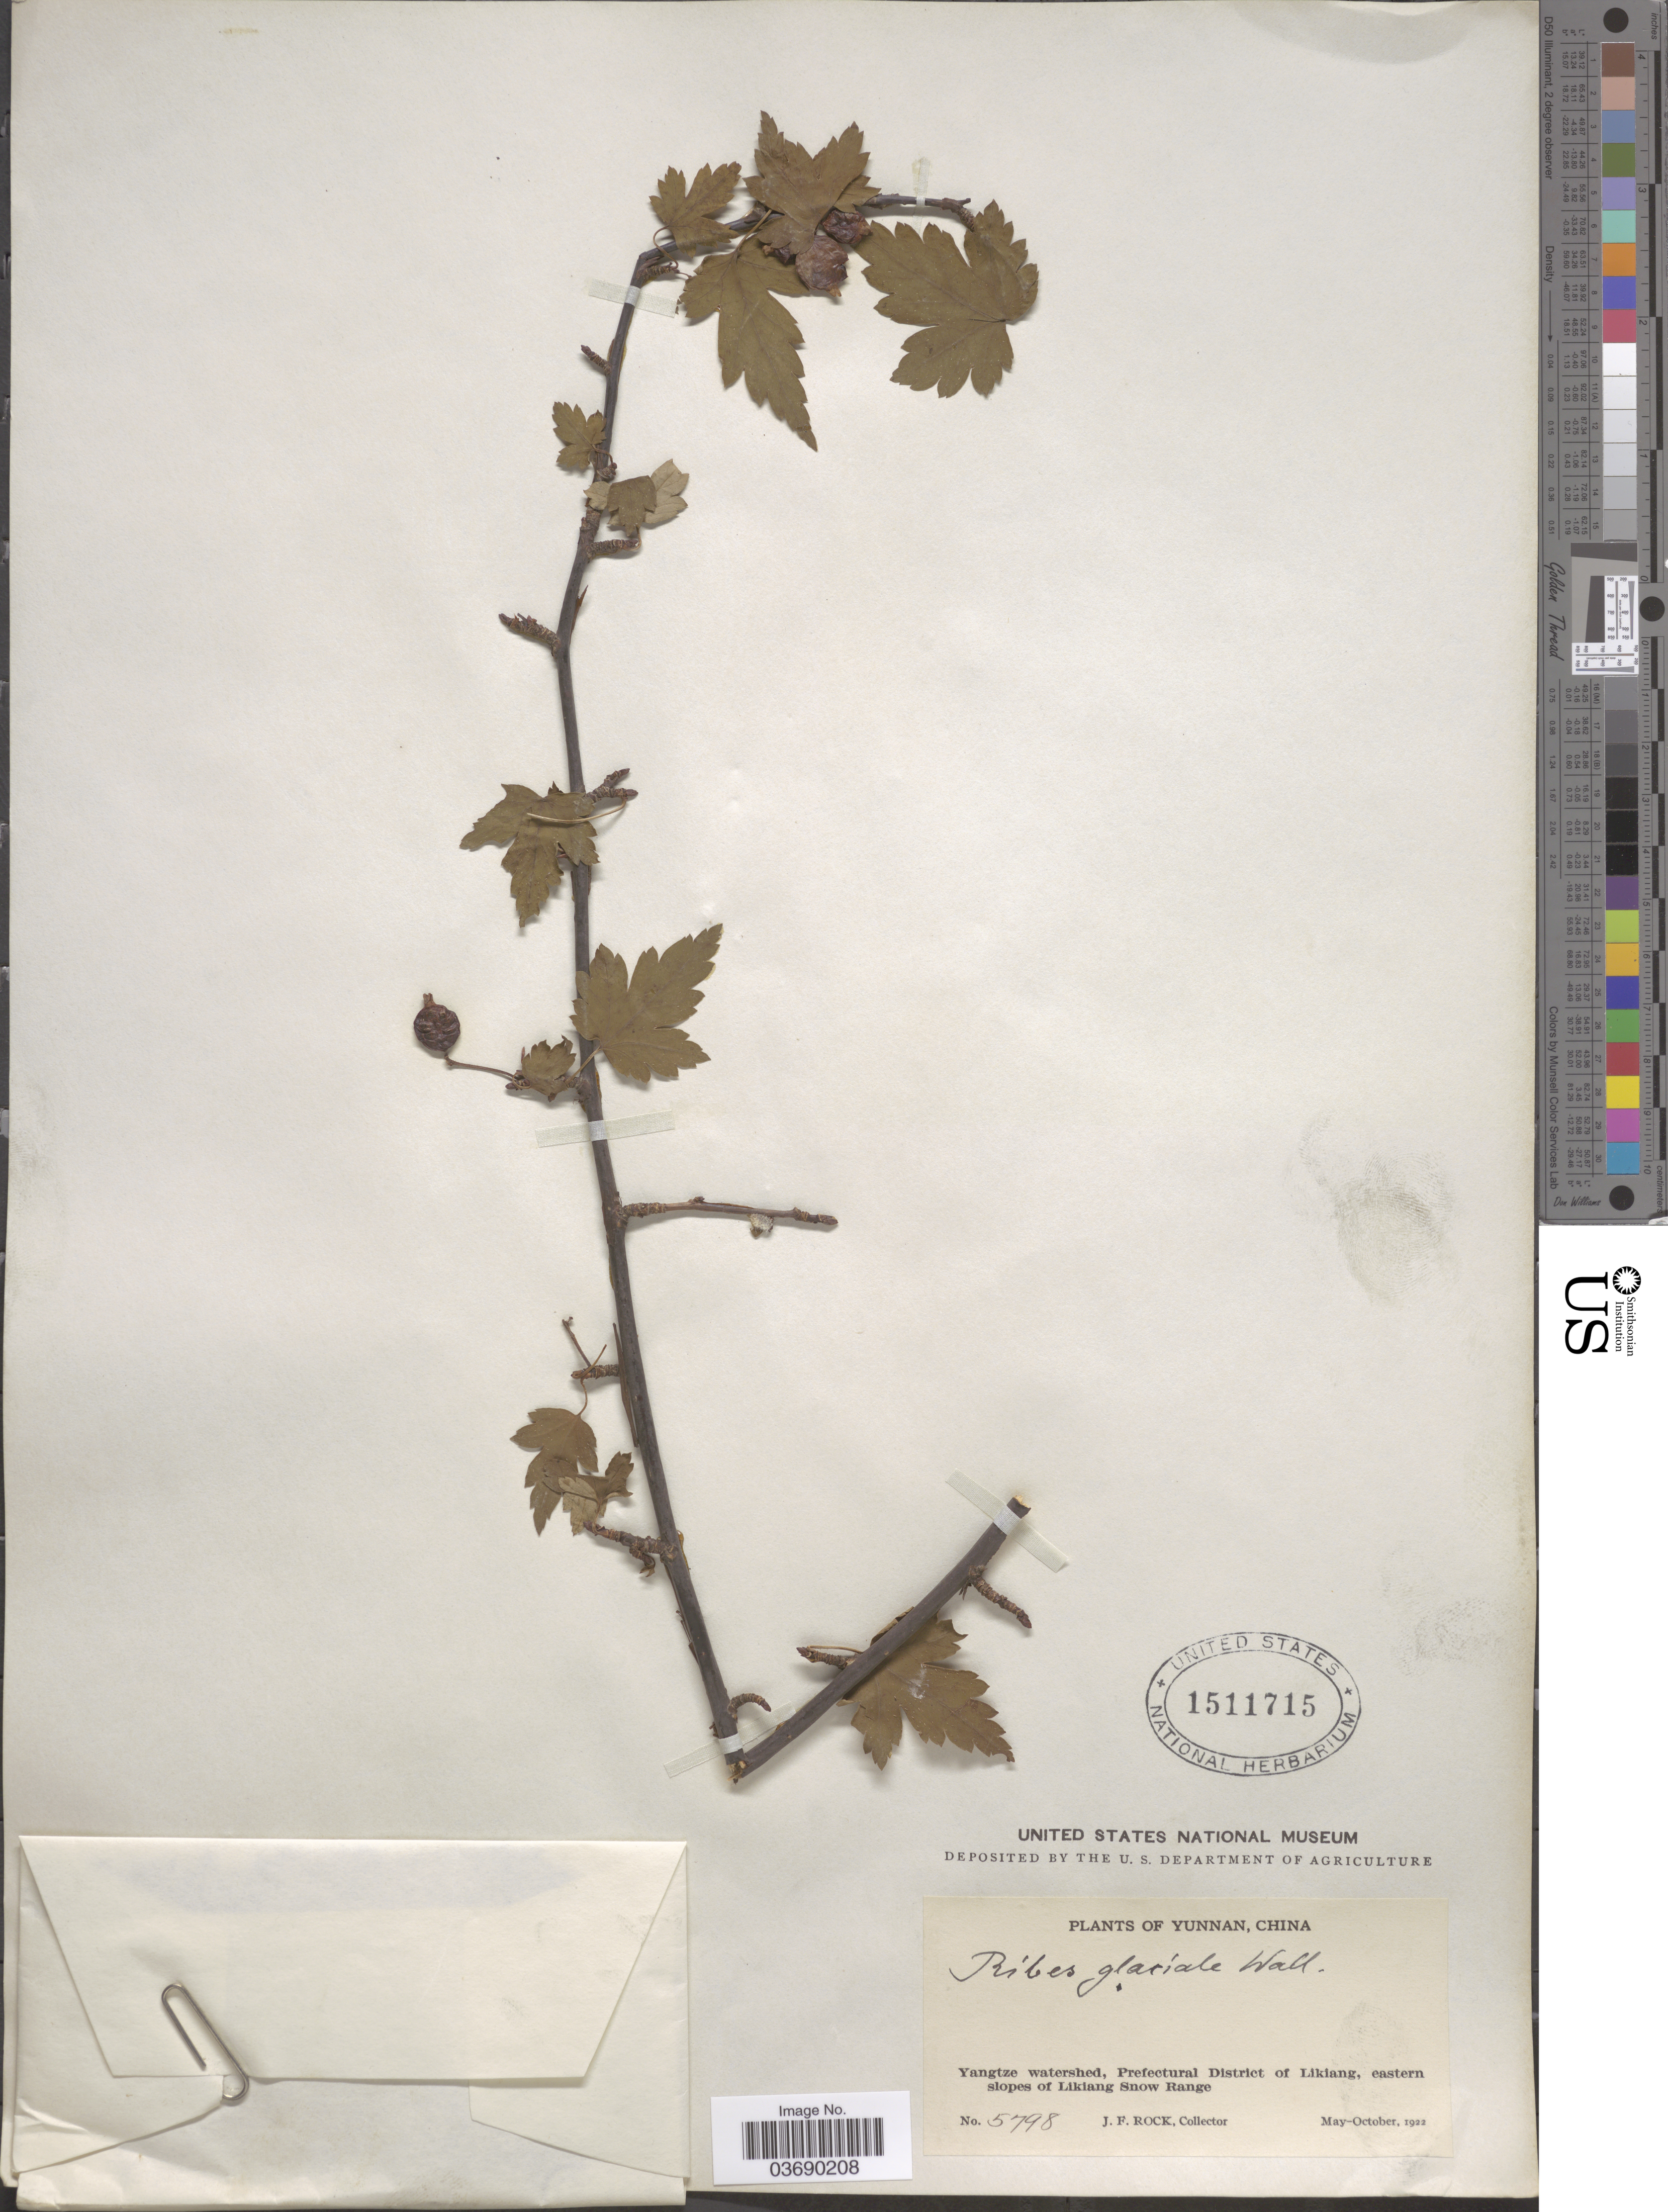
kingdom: Plantae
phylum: Tracheophyta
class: Magnoliopsida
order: Saxifragales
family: Grossulariaceae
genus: Ribes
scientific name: Ribes glaciale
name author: Wall.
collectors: J. Rock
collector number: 5798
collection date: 1922-05/1922-10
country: China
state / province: Yunnan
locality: Yangtze watershed, Prefectural District of Likiang, eastern slopes of Likiang Snow Range.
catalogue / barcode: US 1511715